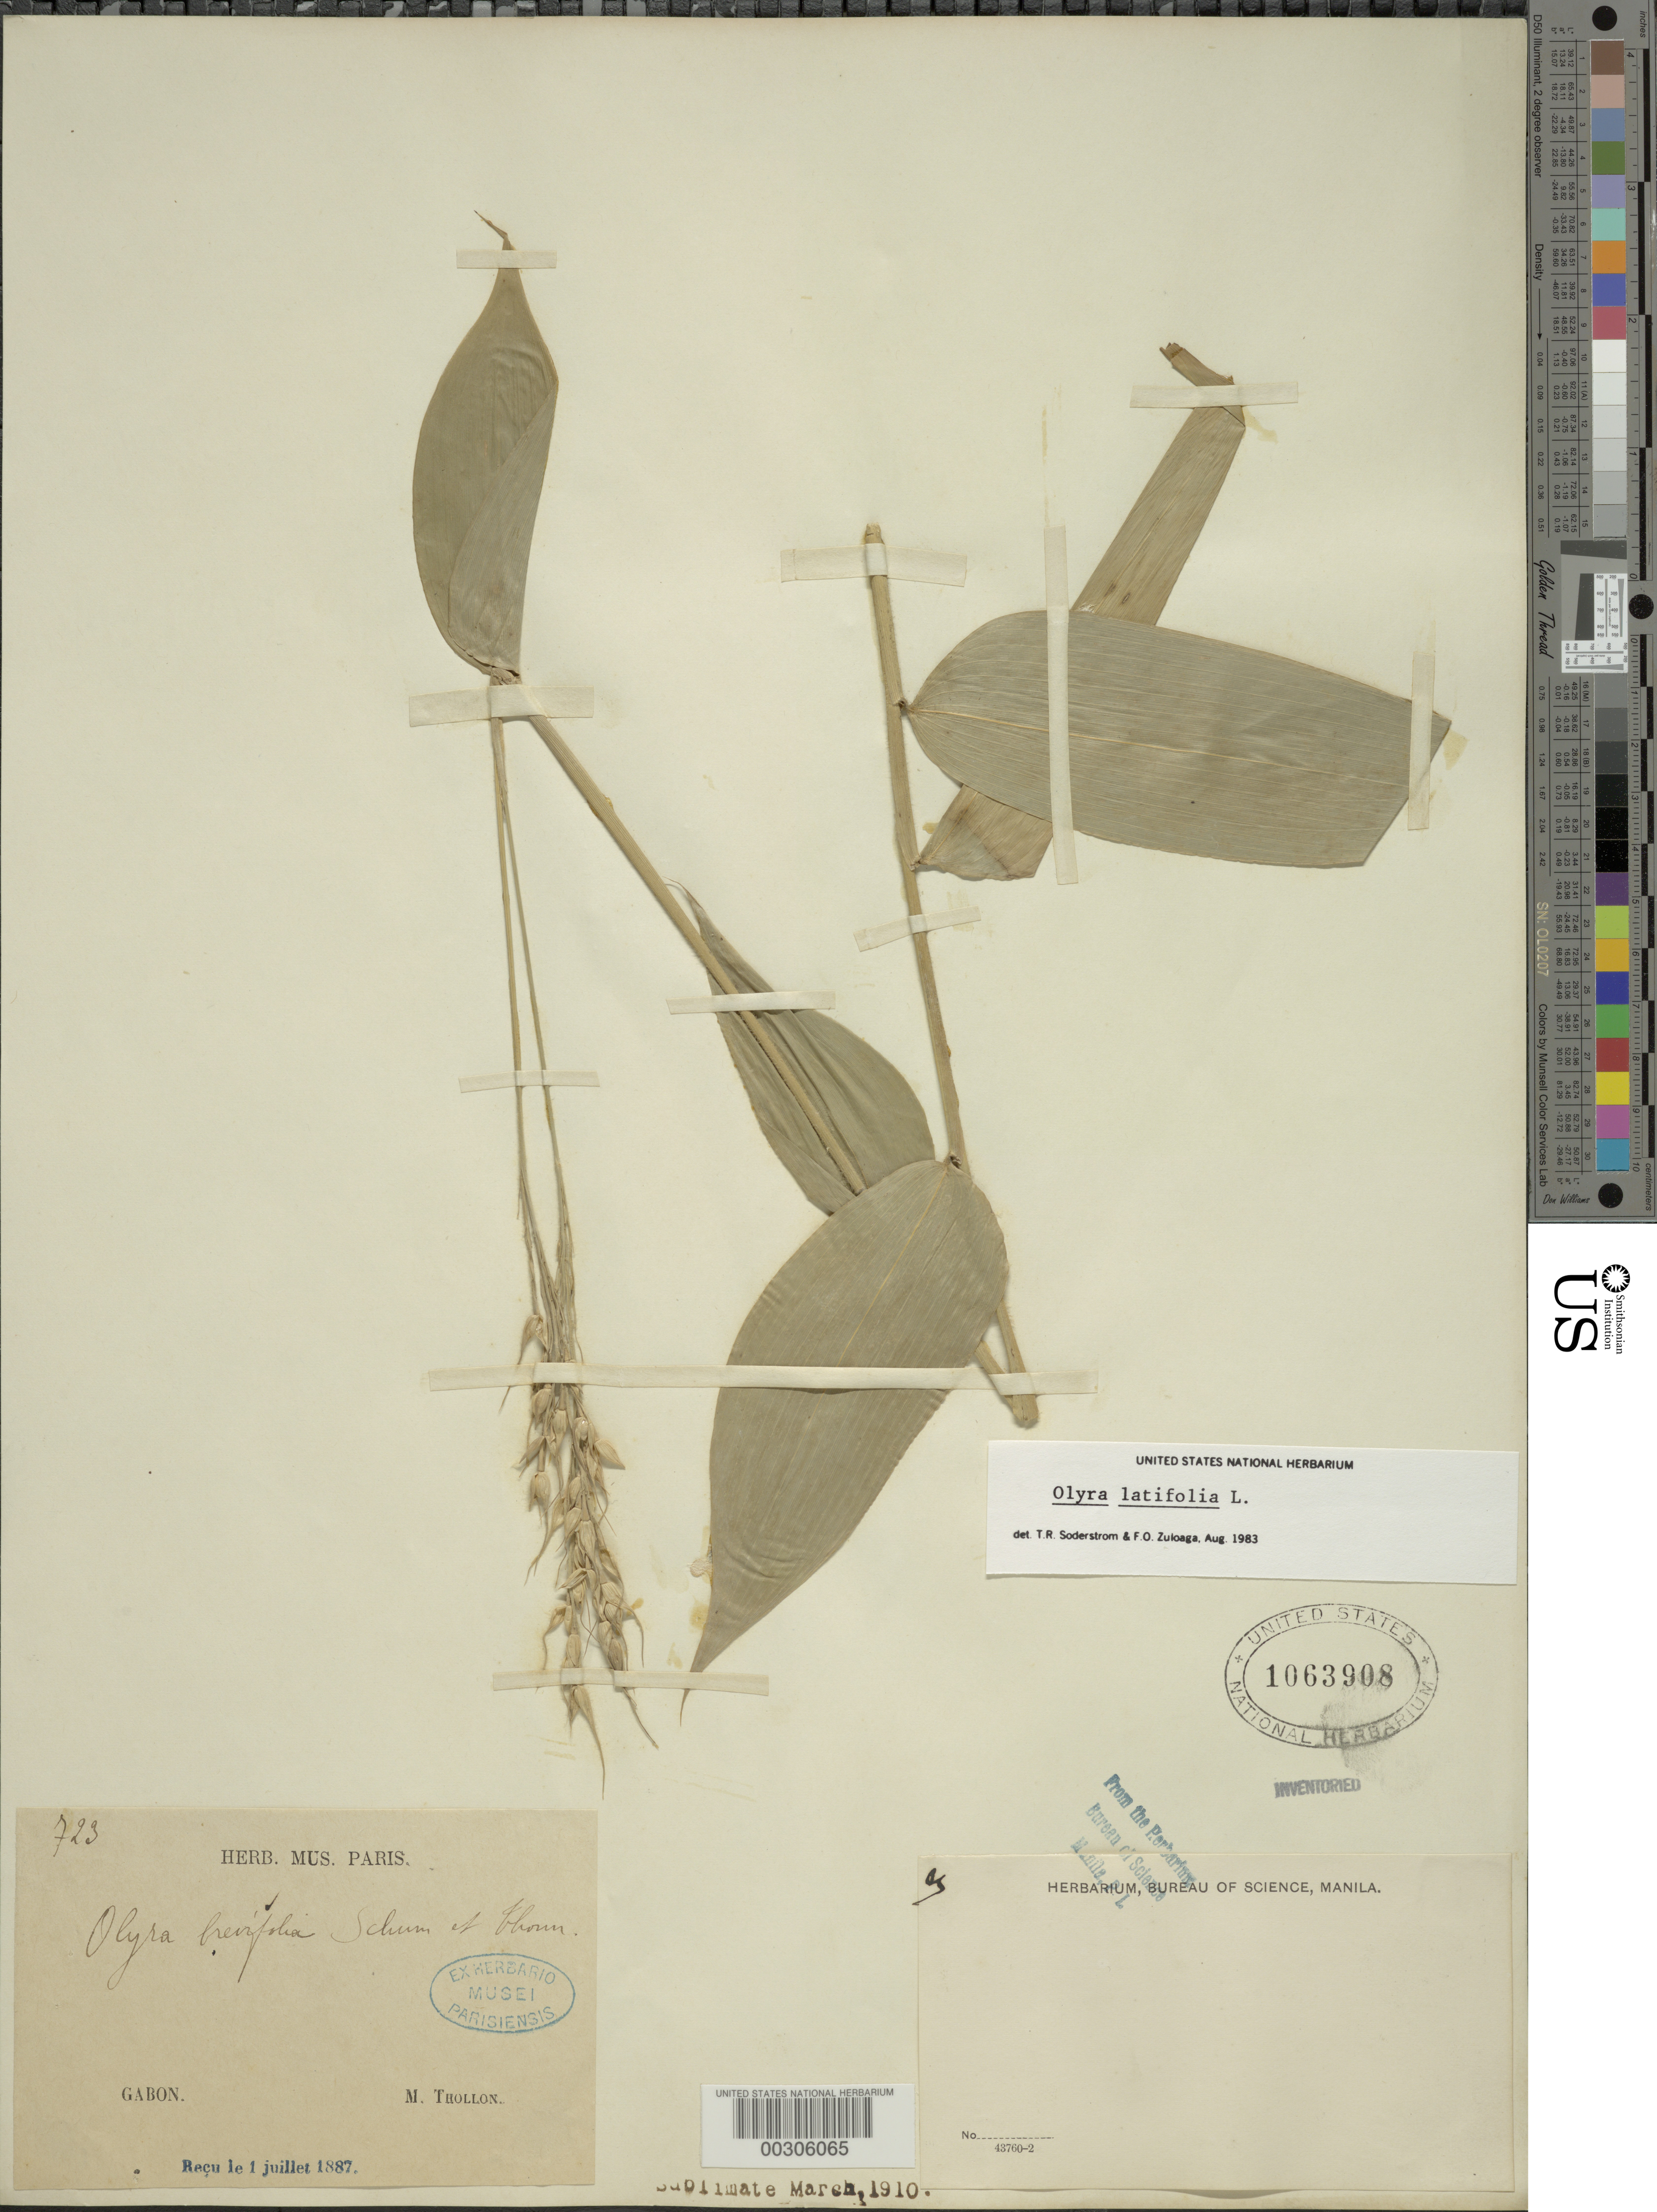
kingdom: Plantae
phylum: Tracheophyta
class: Liliopsida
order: Poales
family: Poaceae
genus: Olyra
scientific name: Olyra latifolia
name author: L.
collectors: M. Thollon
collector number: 723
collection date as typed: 01 Jul 1887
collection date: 1887-07-01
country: Gabon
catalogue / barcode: US 1063908